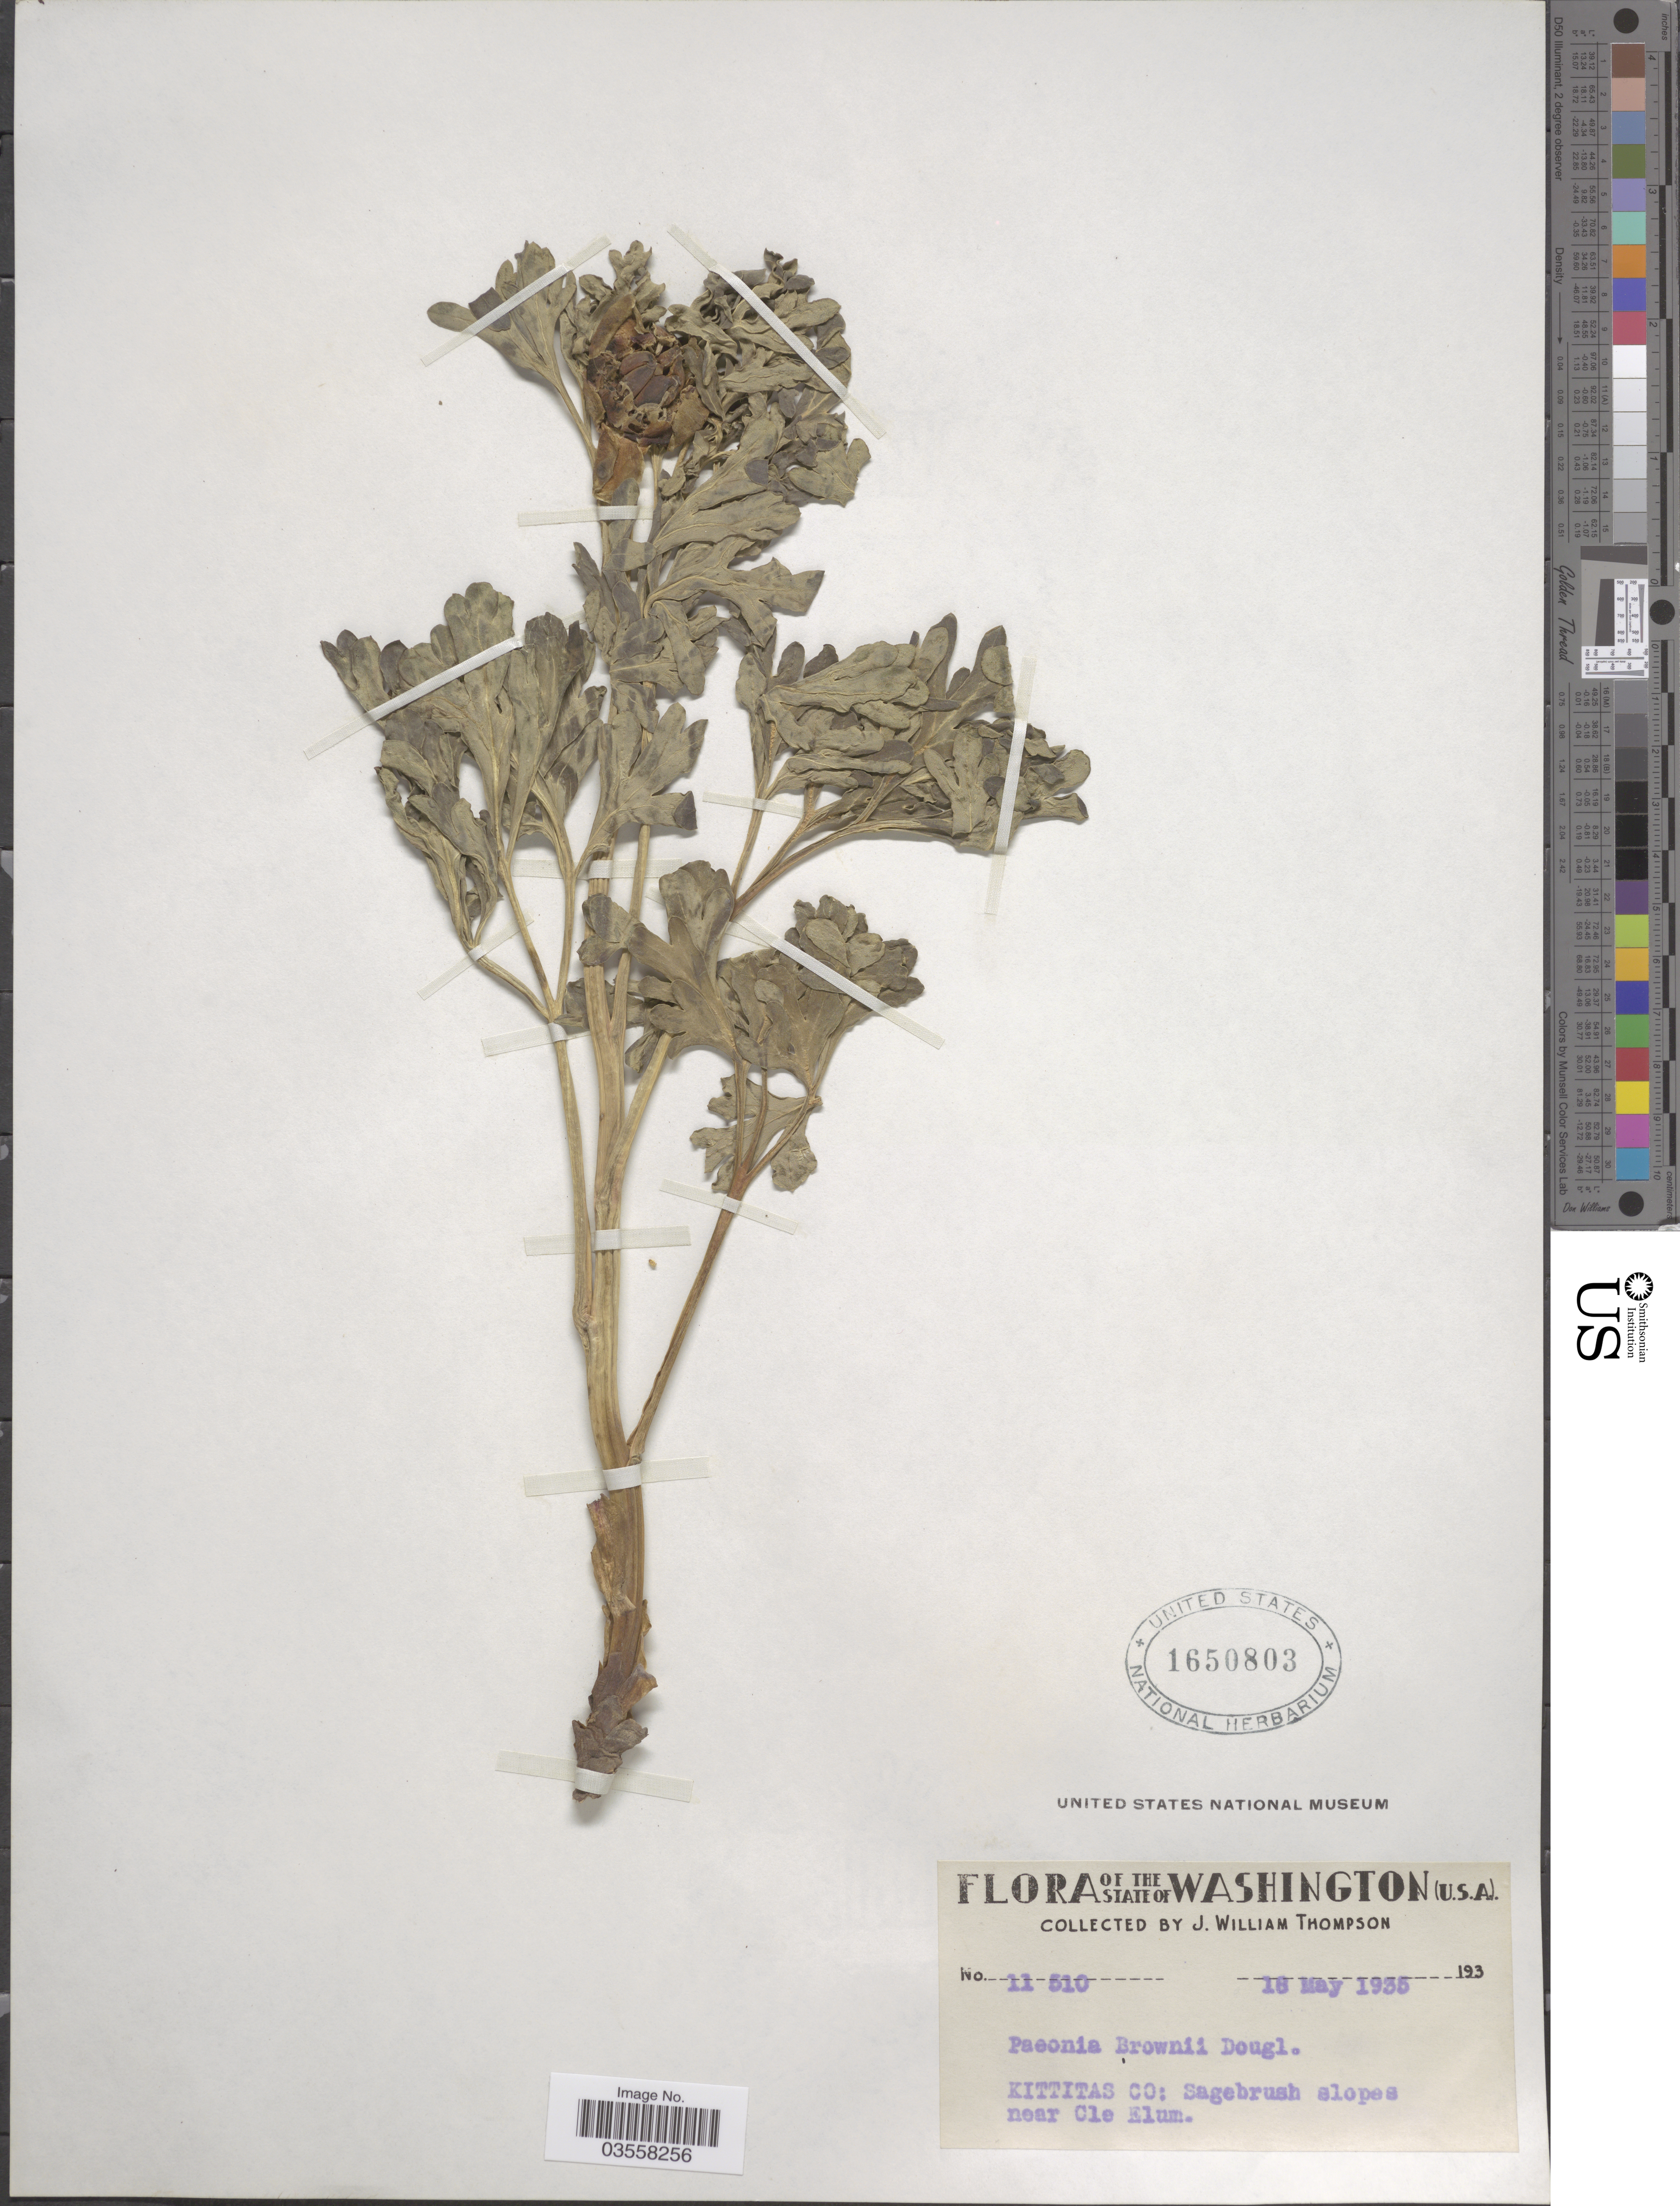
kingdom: Plantae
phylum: Tracheophyta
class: Magnoliopsida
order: Saxifragales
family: Paeoniaceae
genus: Paeonia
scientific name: Paeonia brownii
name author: Douglas ex Hook.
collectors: J. W. Thompson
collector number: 11510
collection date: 1935-05-18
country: United States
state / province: Washington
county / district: Kittitas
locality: Kittitas Co: Sagebrush slopes near Cle Elum.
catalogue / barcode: US 1650803